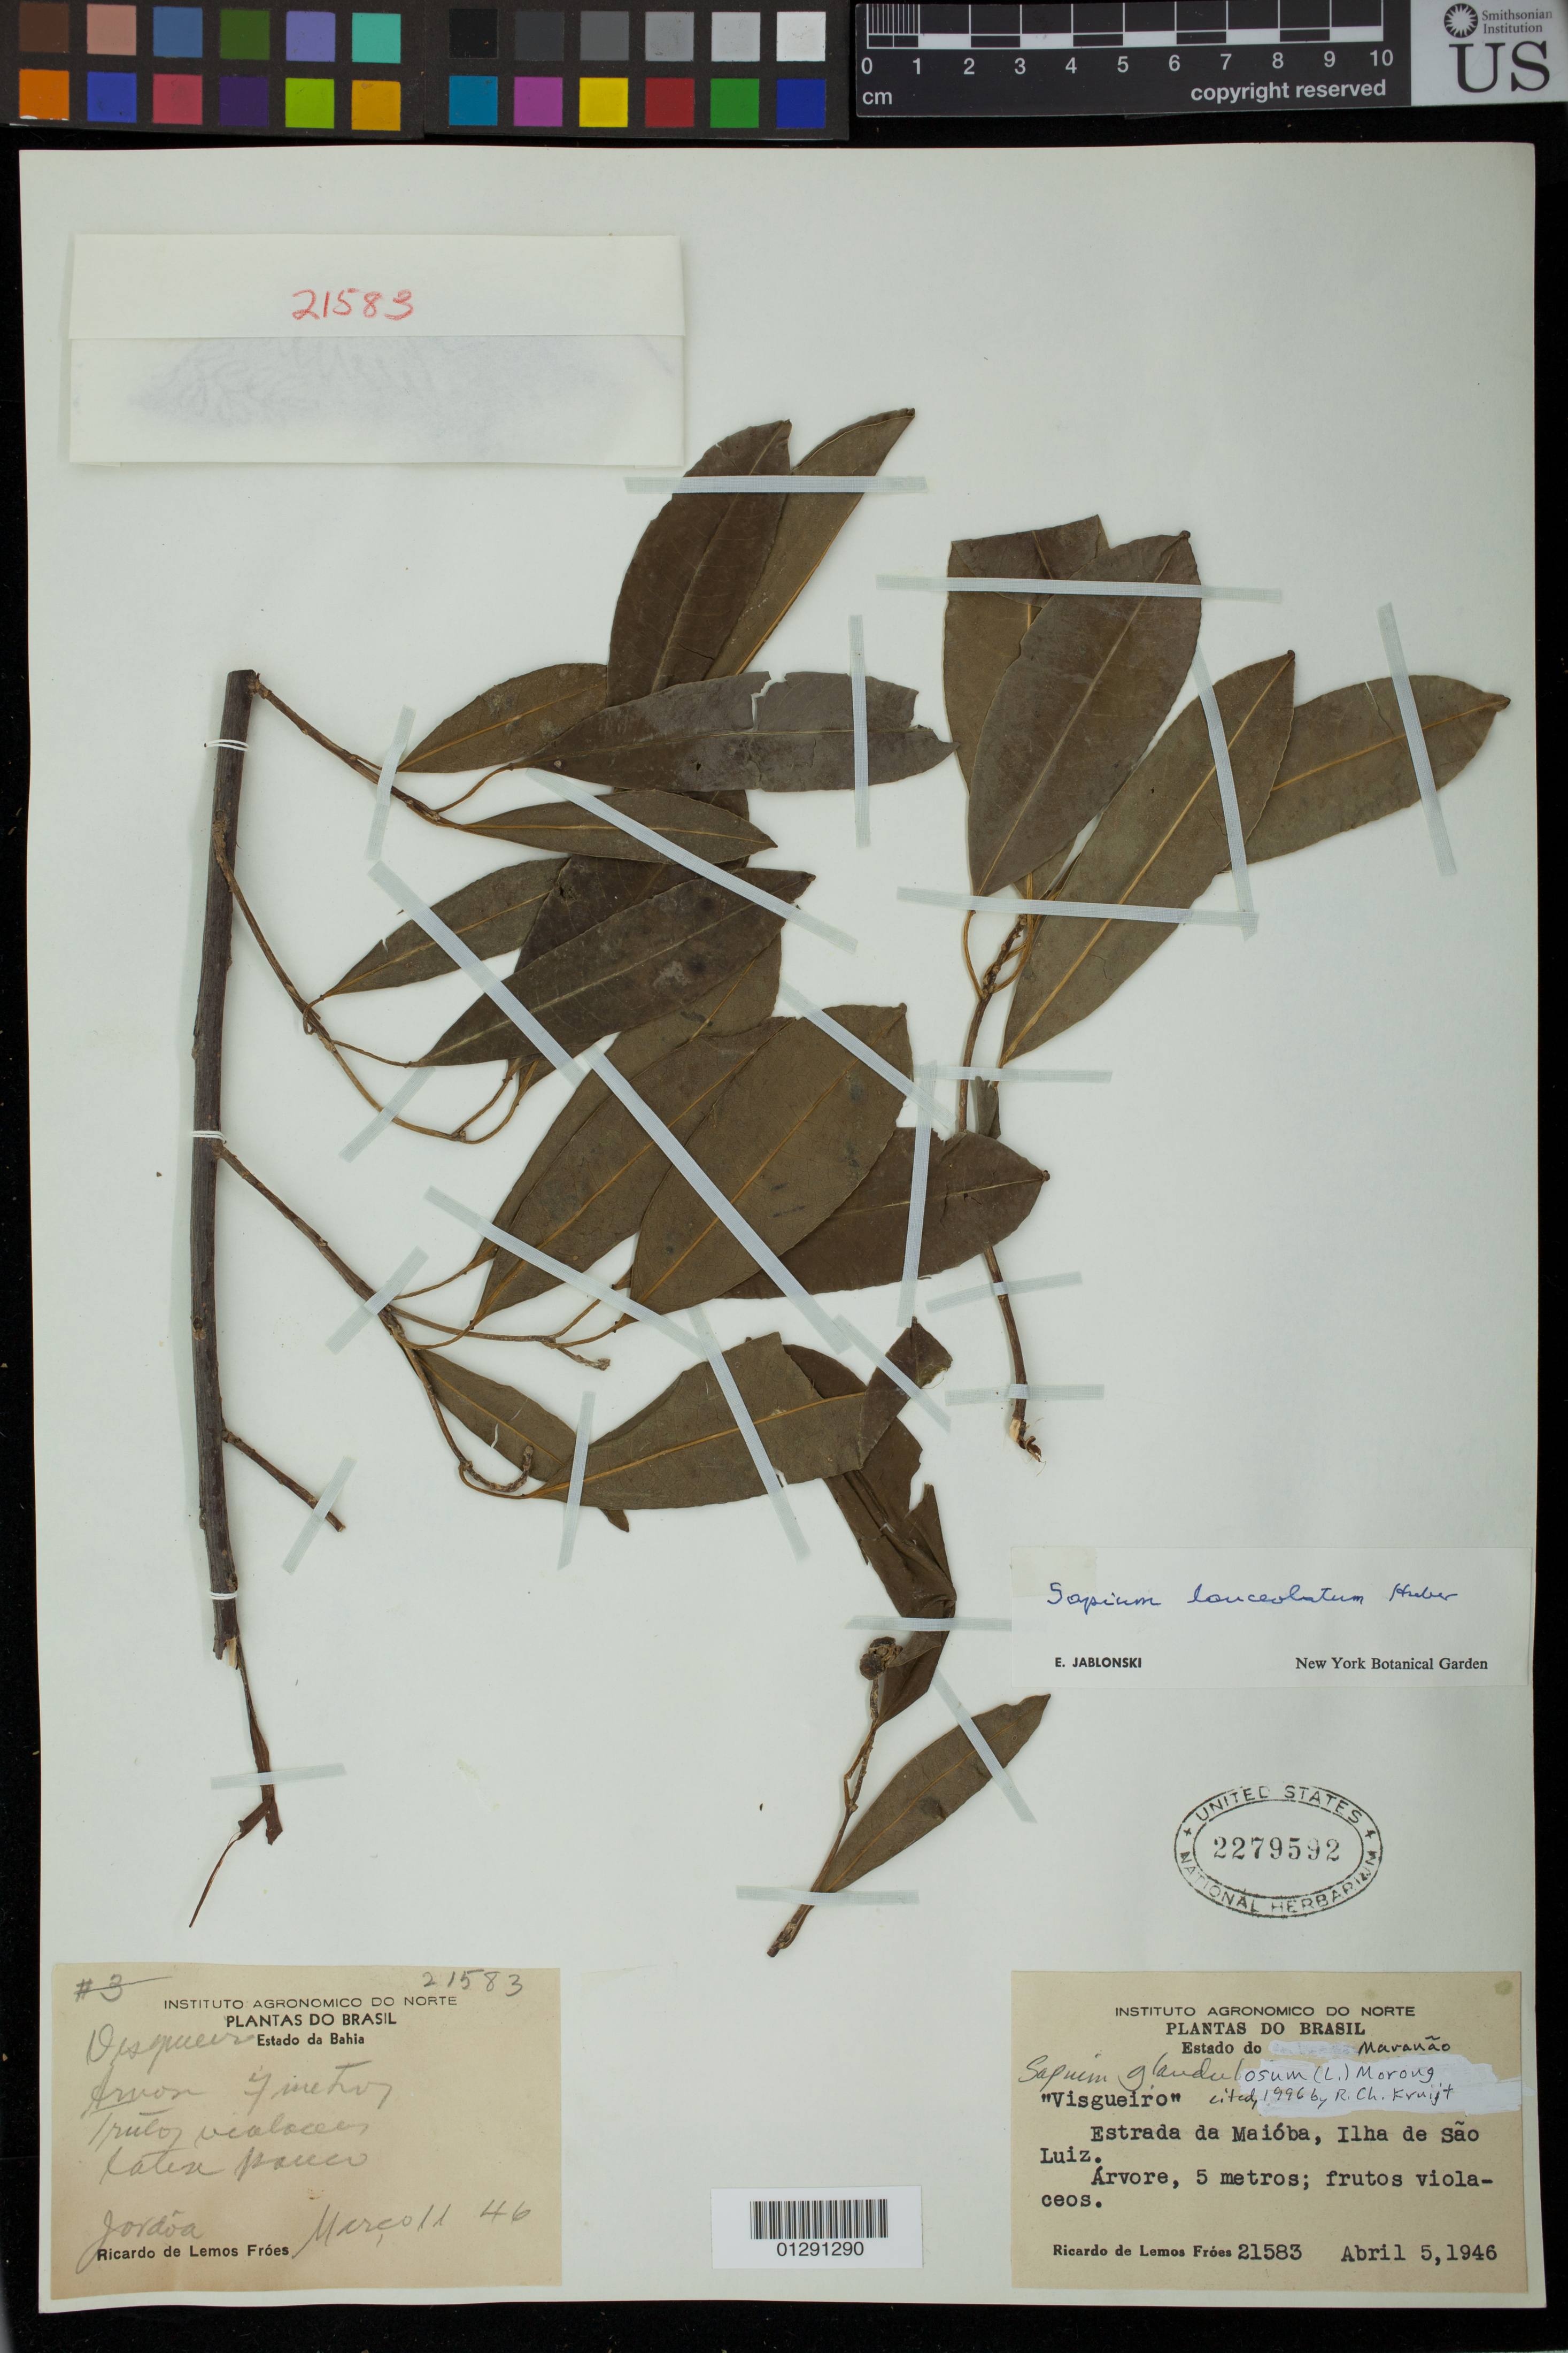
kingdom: Plantae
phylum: Tracheophyta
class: Magnoliopsida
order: Malpighiales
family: Euphorbiaceae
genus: Sapium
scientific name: Sapium glandulatum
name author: (Vell.) Pax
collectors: R. L. Fróes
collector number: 21583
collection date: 1946-04-05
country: Brazil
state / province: Maranhao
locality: Estrada da Maioba, Ilha de Sao Luiz.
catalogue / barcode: US 2279592